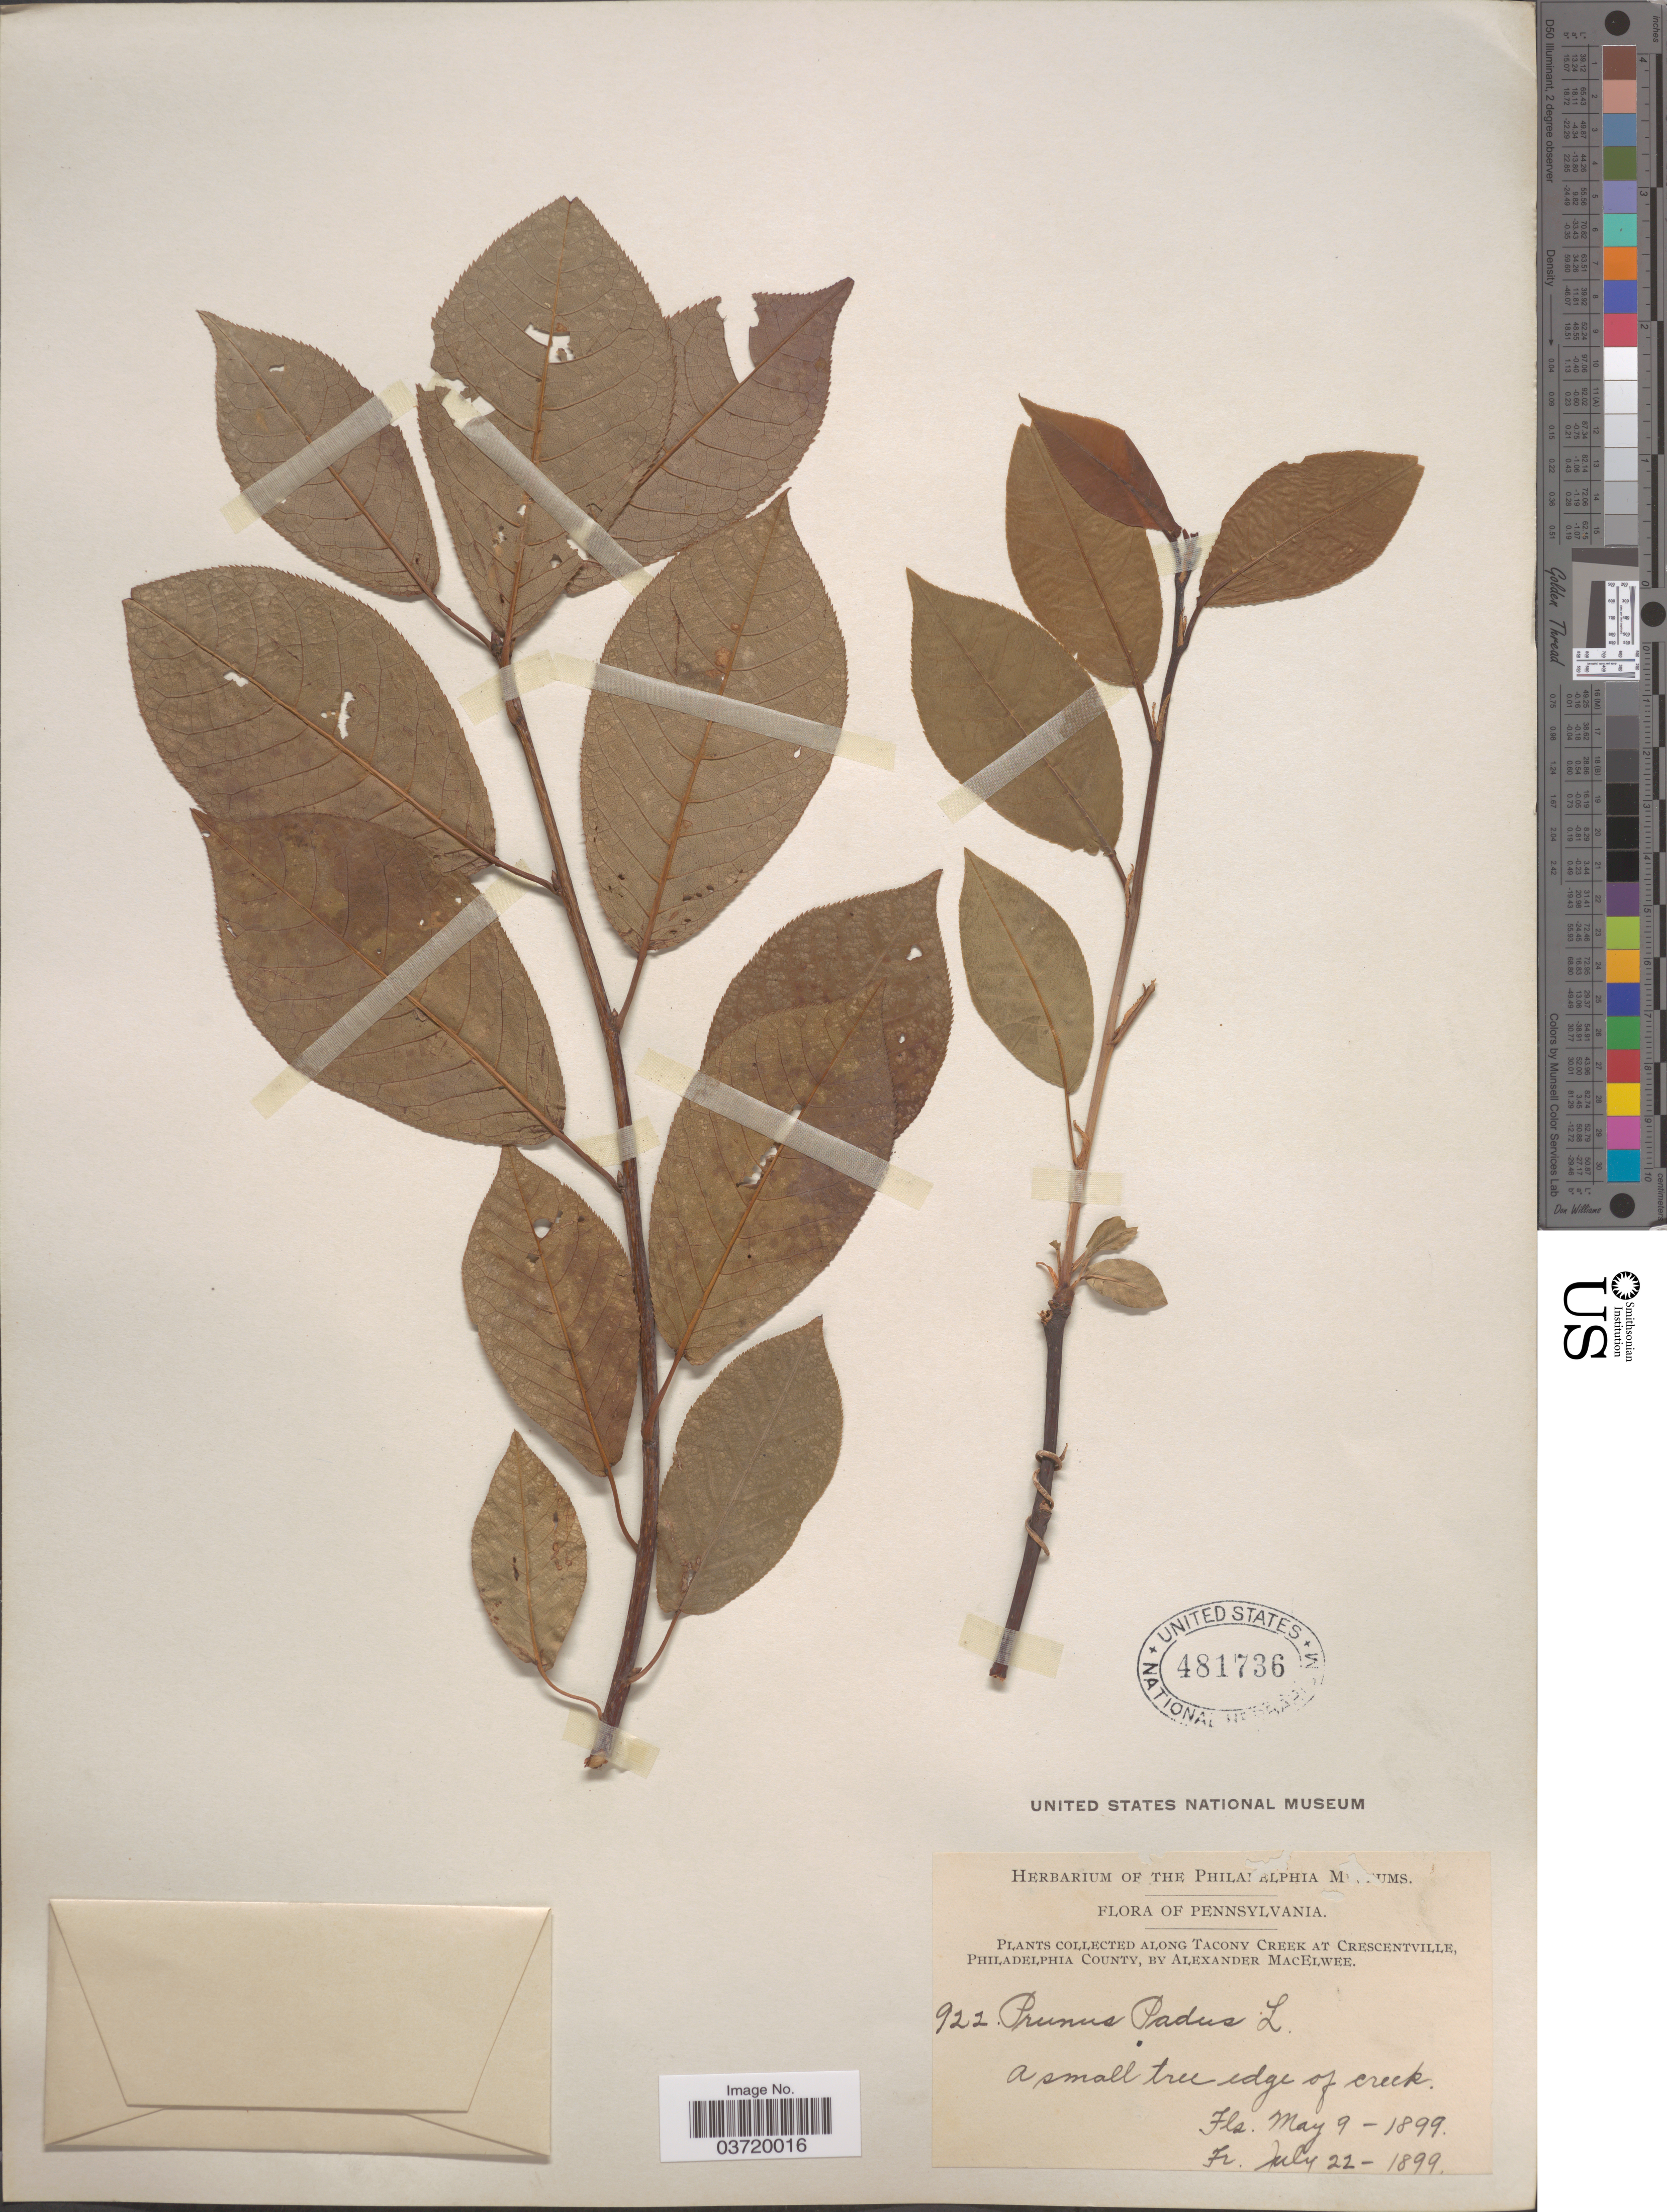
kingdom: Plantae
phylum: Tracheophyta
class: Magnoliopsida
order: Rosales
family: Rosaceae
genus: Prunus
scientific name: Prunus virginiana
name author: L.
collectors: A. MacElwee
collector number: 922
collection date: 1899-05-09/1899-07-22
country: United States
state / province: Pennsylvania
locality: Along Tacony Creek at Crescentville, Philadelphia County.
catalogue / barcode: US 481736